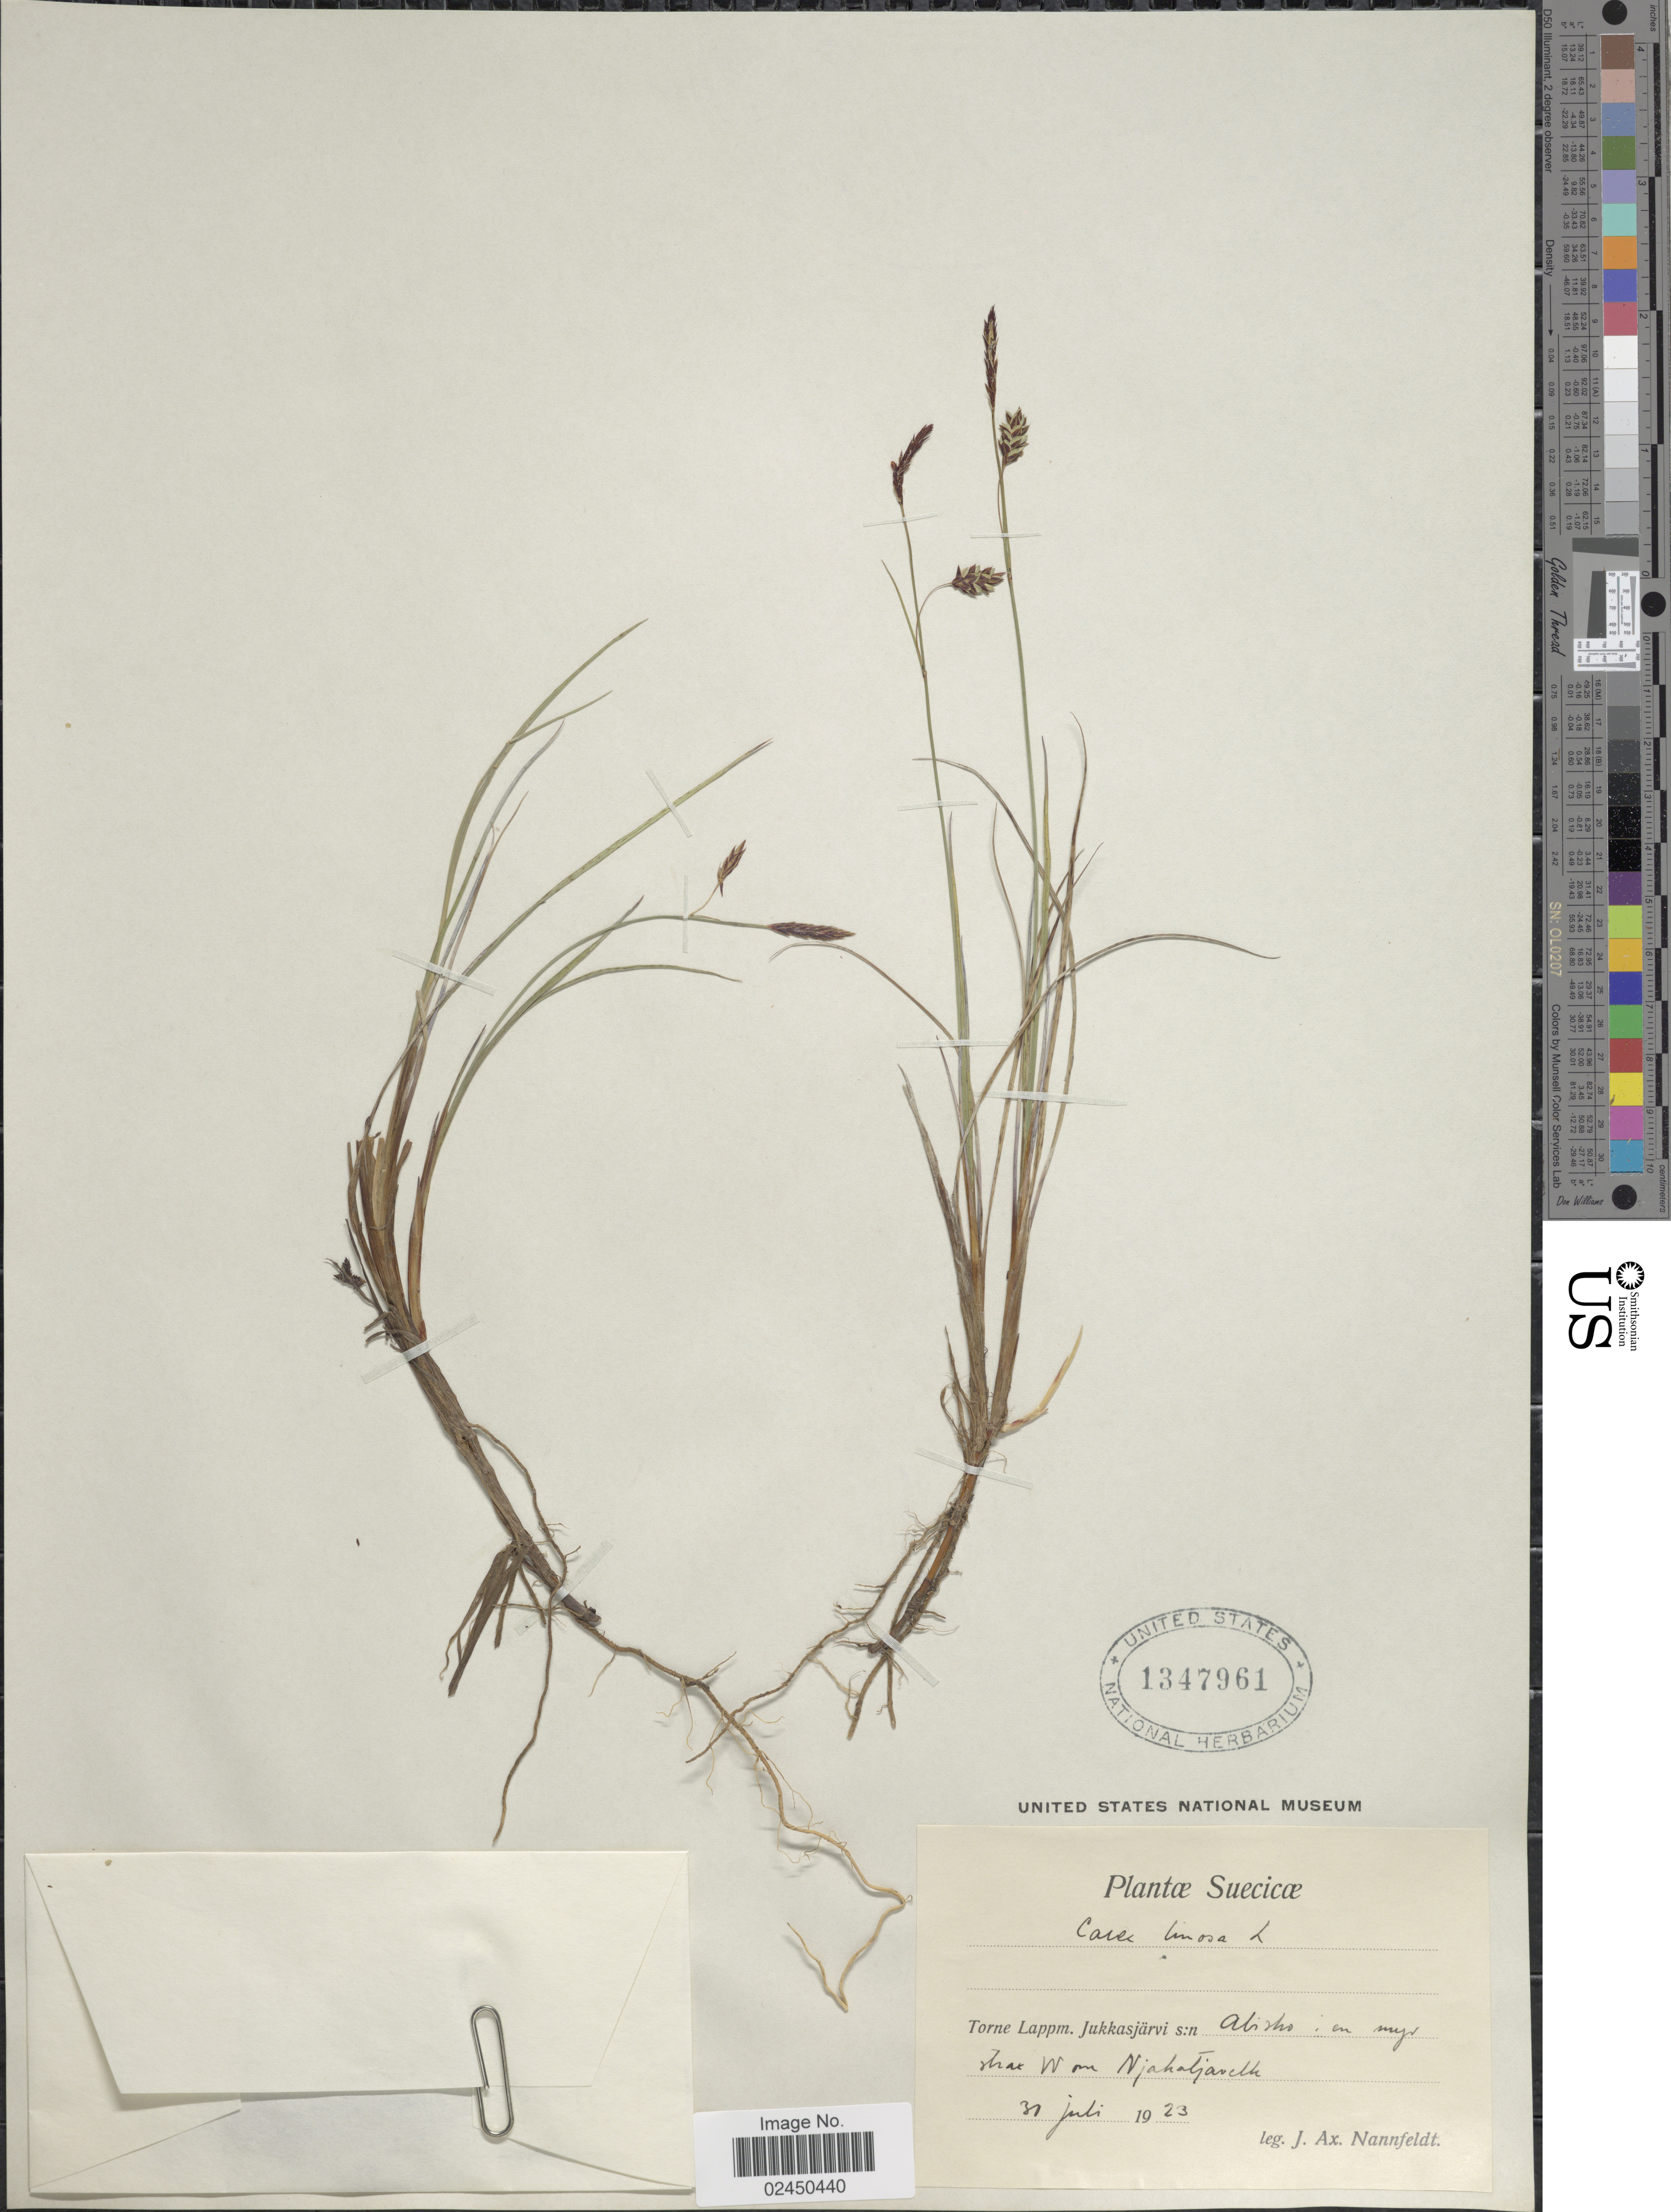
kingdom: Plantae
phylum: Tracheophyta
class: Liliopsida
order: Poales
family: Cyperaceae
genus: Carex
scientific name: Carex limosa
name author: L.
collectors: J. Nannfeldt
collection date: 1923-07-31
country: Sweden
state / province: Norrbotten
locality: Torne Lappm. Jukkasjarvi s:n, Abisko i en myr strax Wom Njahatjarck [interpreted]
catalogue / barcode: US 1347961